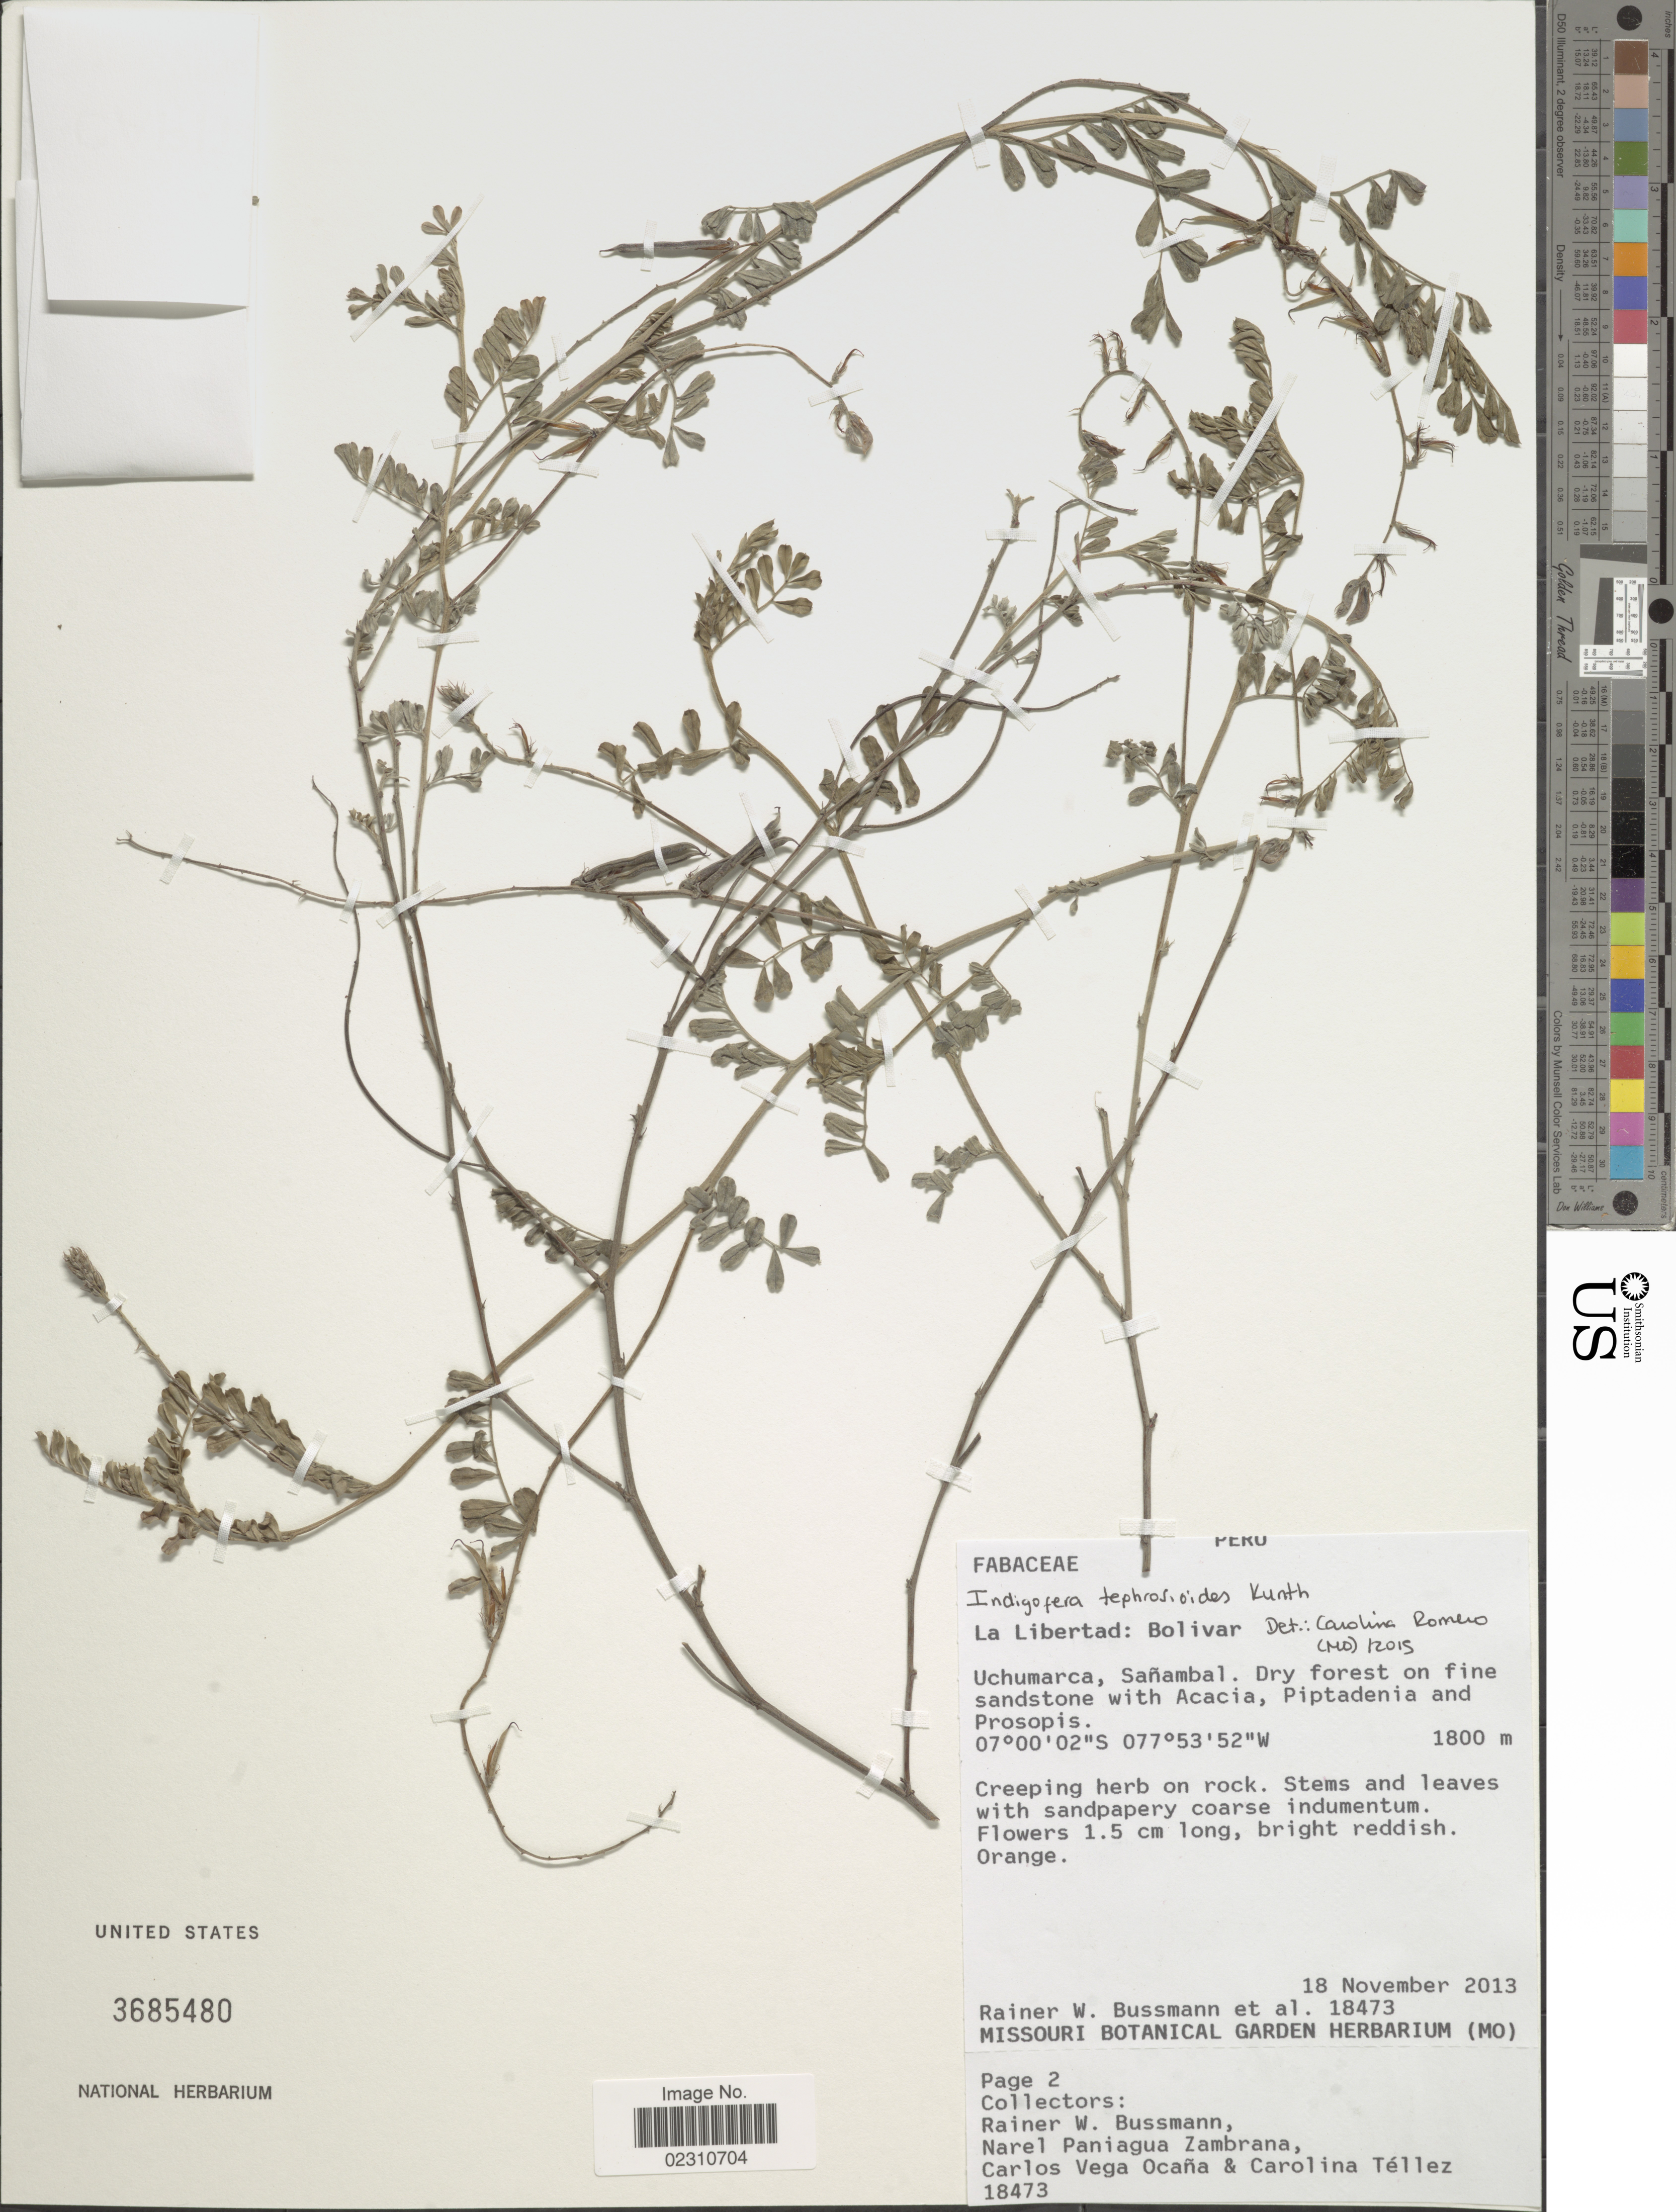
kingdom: Plantae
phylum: Tracheophyta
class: Magnoliopsida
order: Fabales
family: Fabaceae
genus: Indigofera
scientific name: Indigofera tephrosioides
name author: Kunth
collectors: R. W. Bussmann, N. Paniagua Zambrana, C. Vega Ocaña & C. Téllez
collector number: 18473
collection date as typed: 18 November 2013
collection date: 2013-11-18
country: Peru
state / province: La Libertad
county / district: Bolivar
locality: Uchumarca, Sañambal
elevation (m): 1800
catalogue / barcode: US 3685480